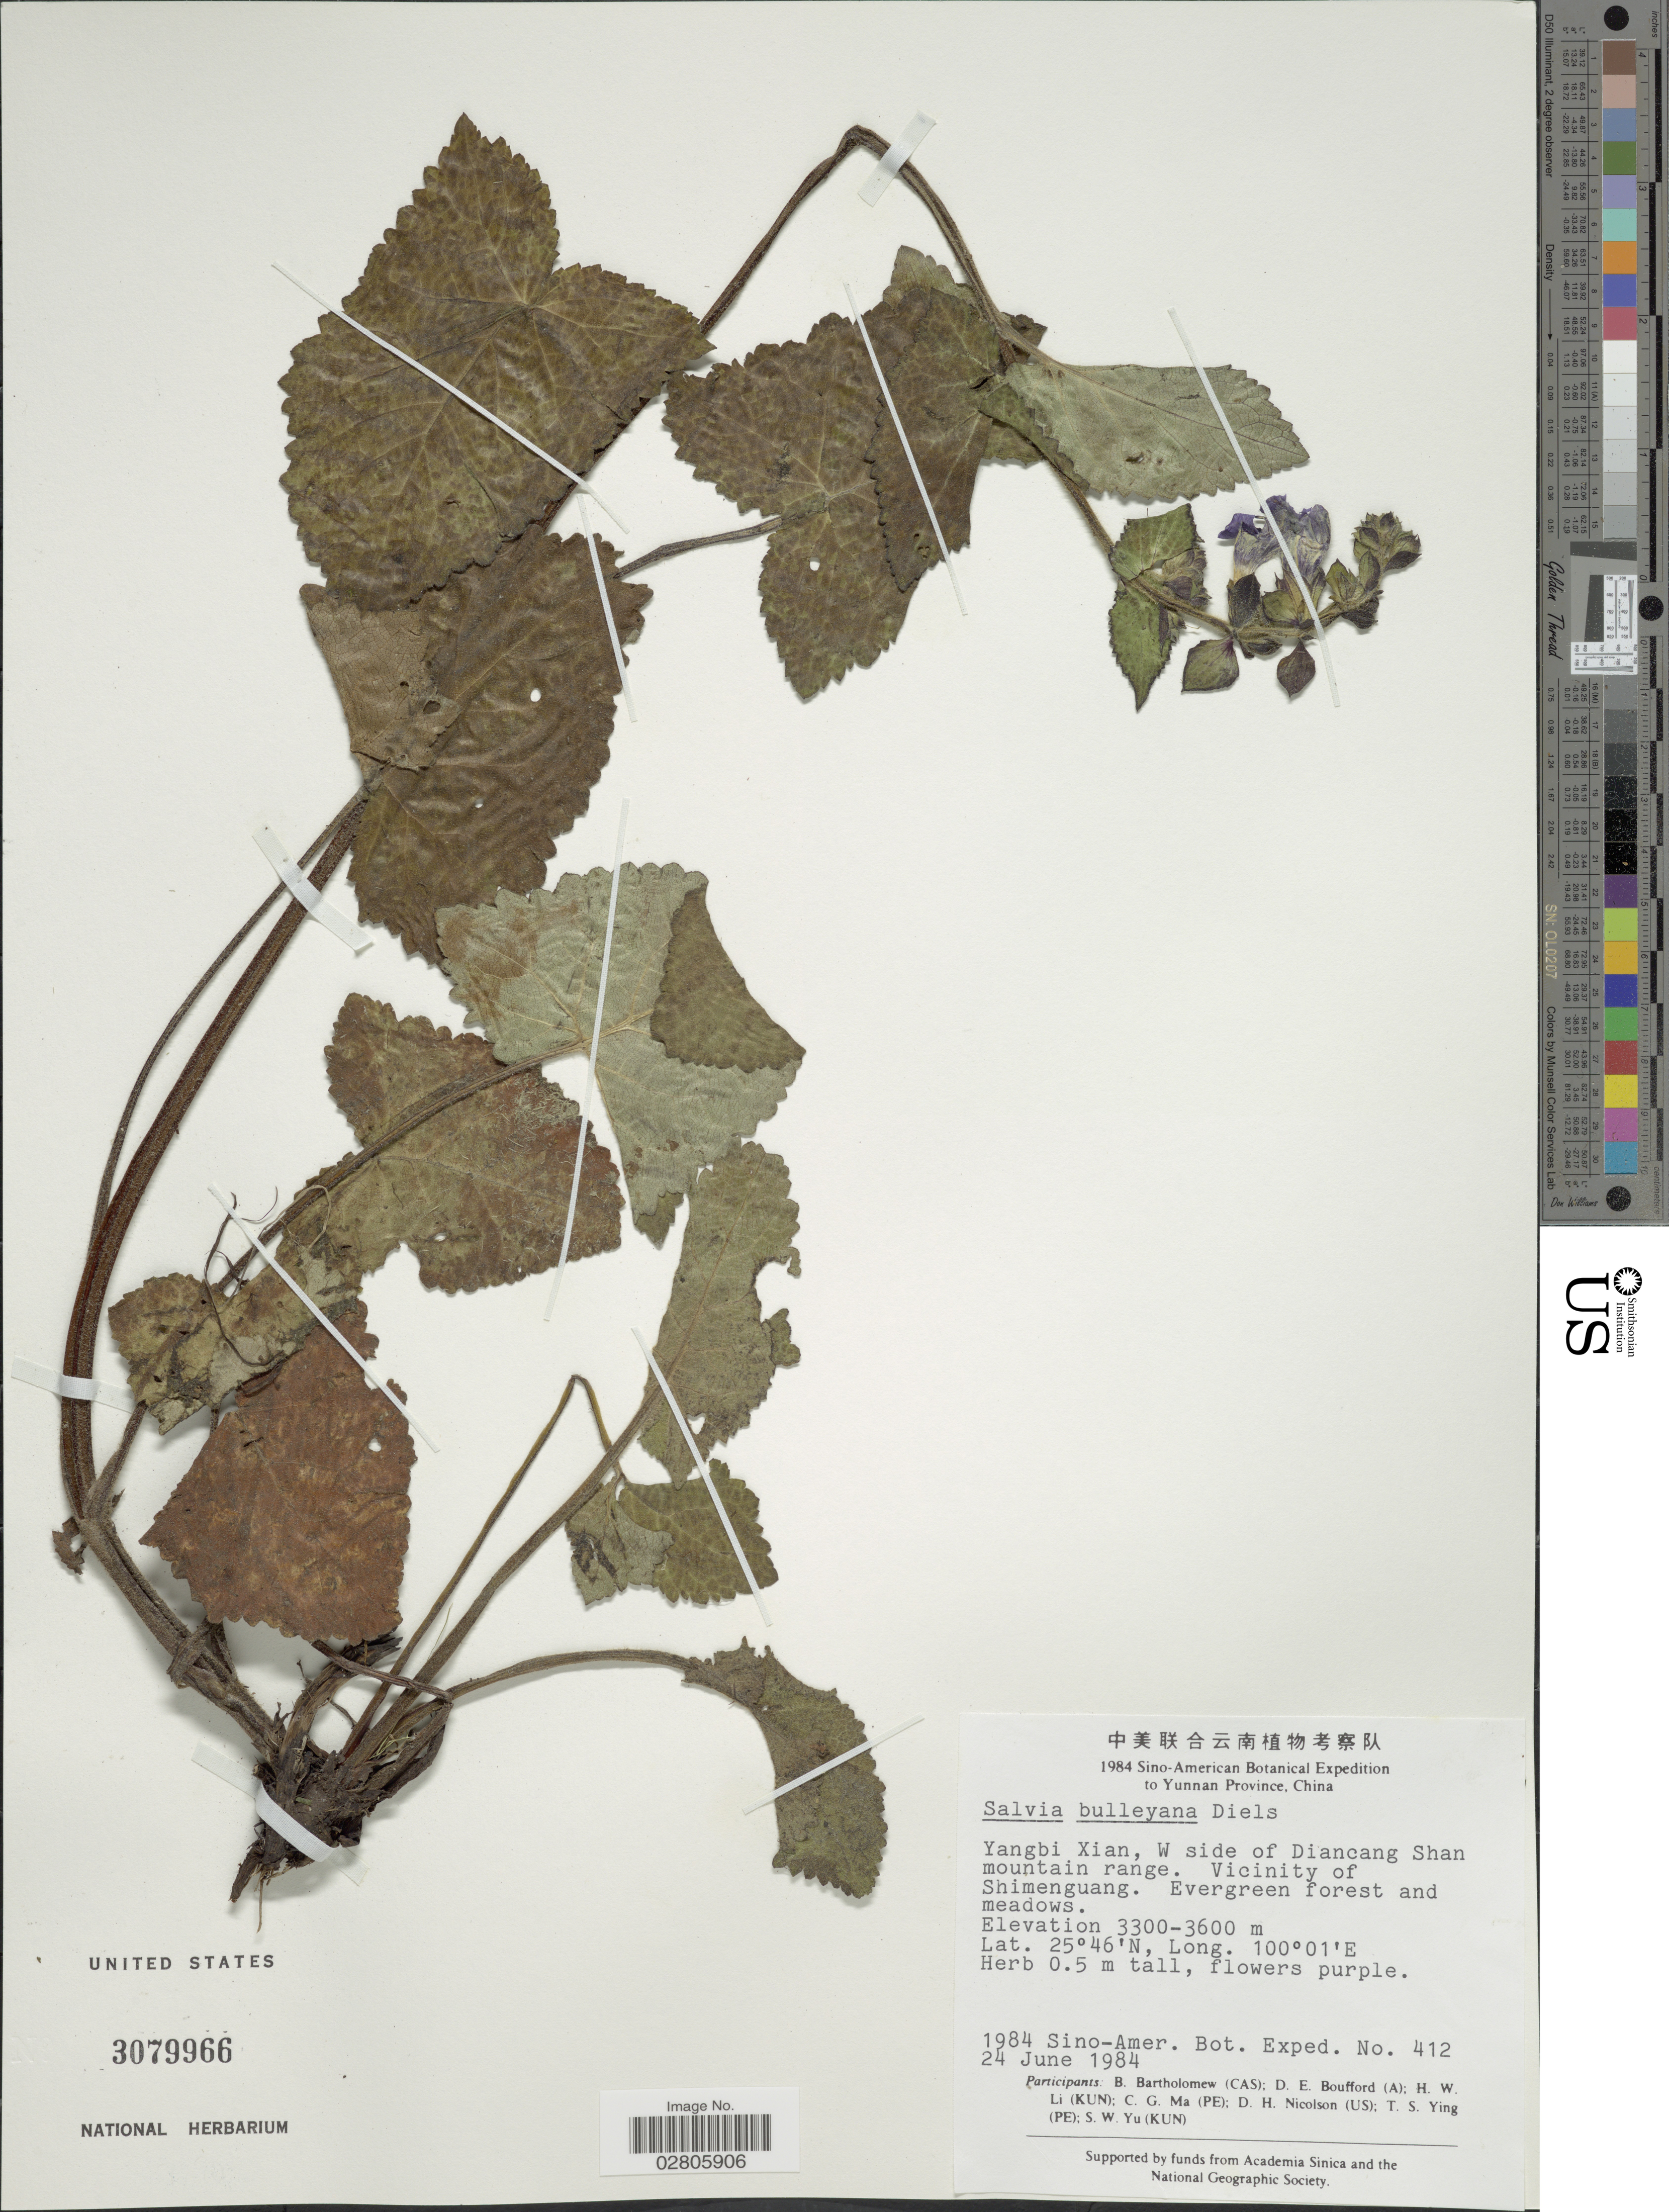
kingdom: Plantae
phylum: Tracheophyta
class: Magnoliopsida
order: Lamiales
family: Lamiaceae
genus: Salvia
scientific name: Salvia bulleyana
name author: Diels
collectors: Sino-Amer. Bot. Exped. 1984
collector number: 412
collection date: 1984-06-24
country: China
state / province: Yunnan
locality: Yunnan Province. Yangbi Xian, W side of Diancang Shan mountain range. Vicinity of Shimenguang.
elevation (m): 3300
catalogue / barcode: US 3079966